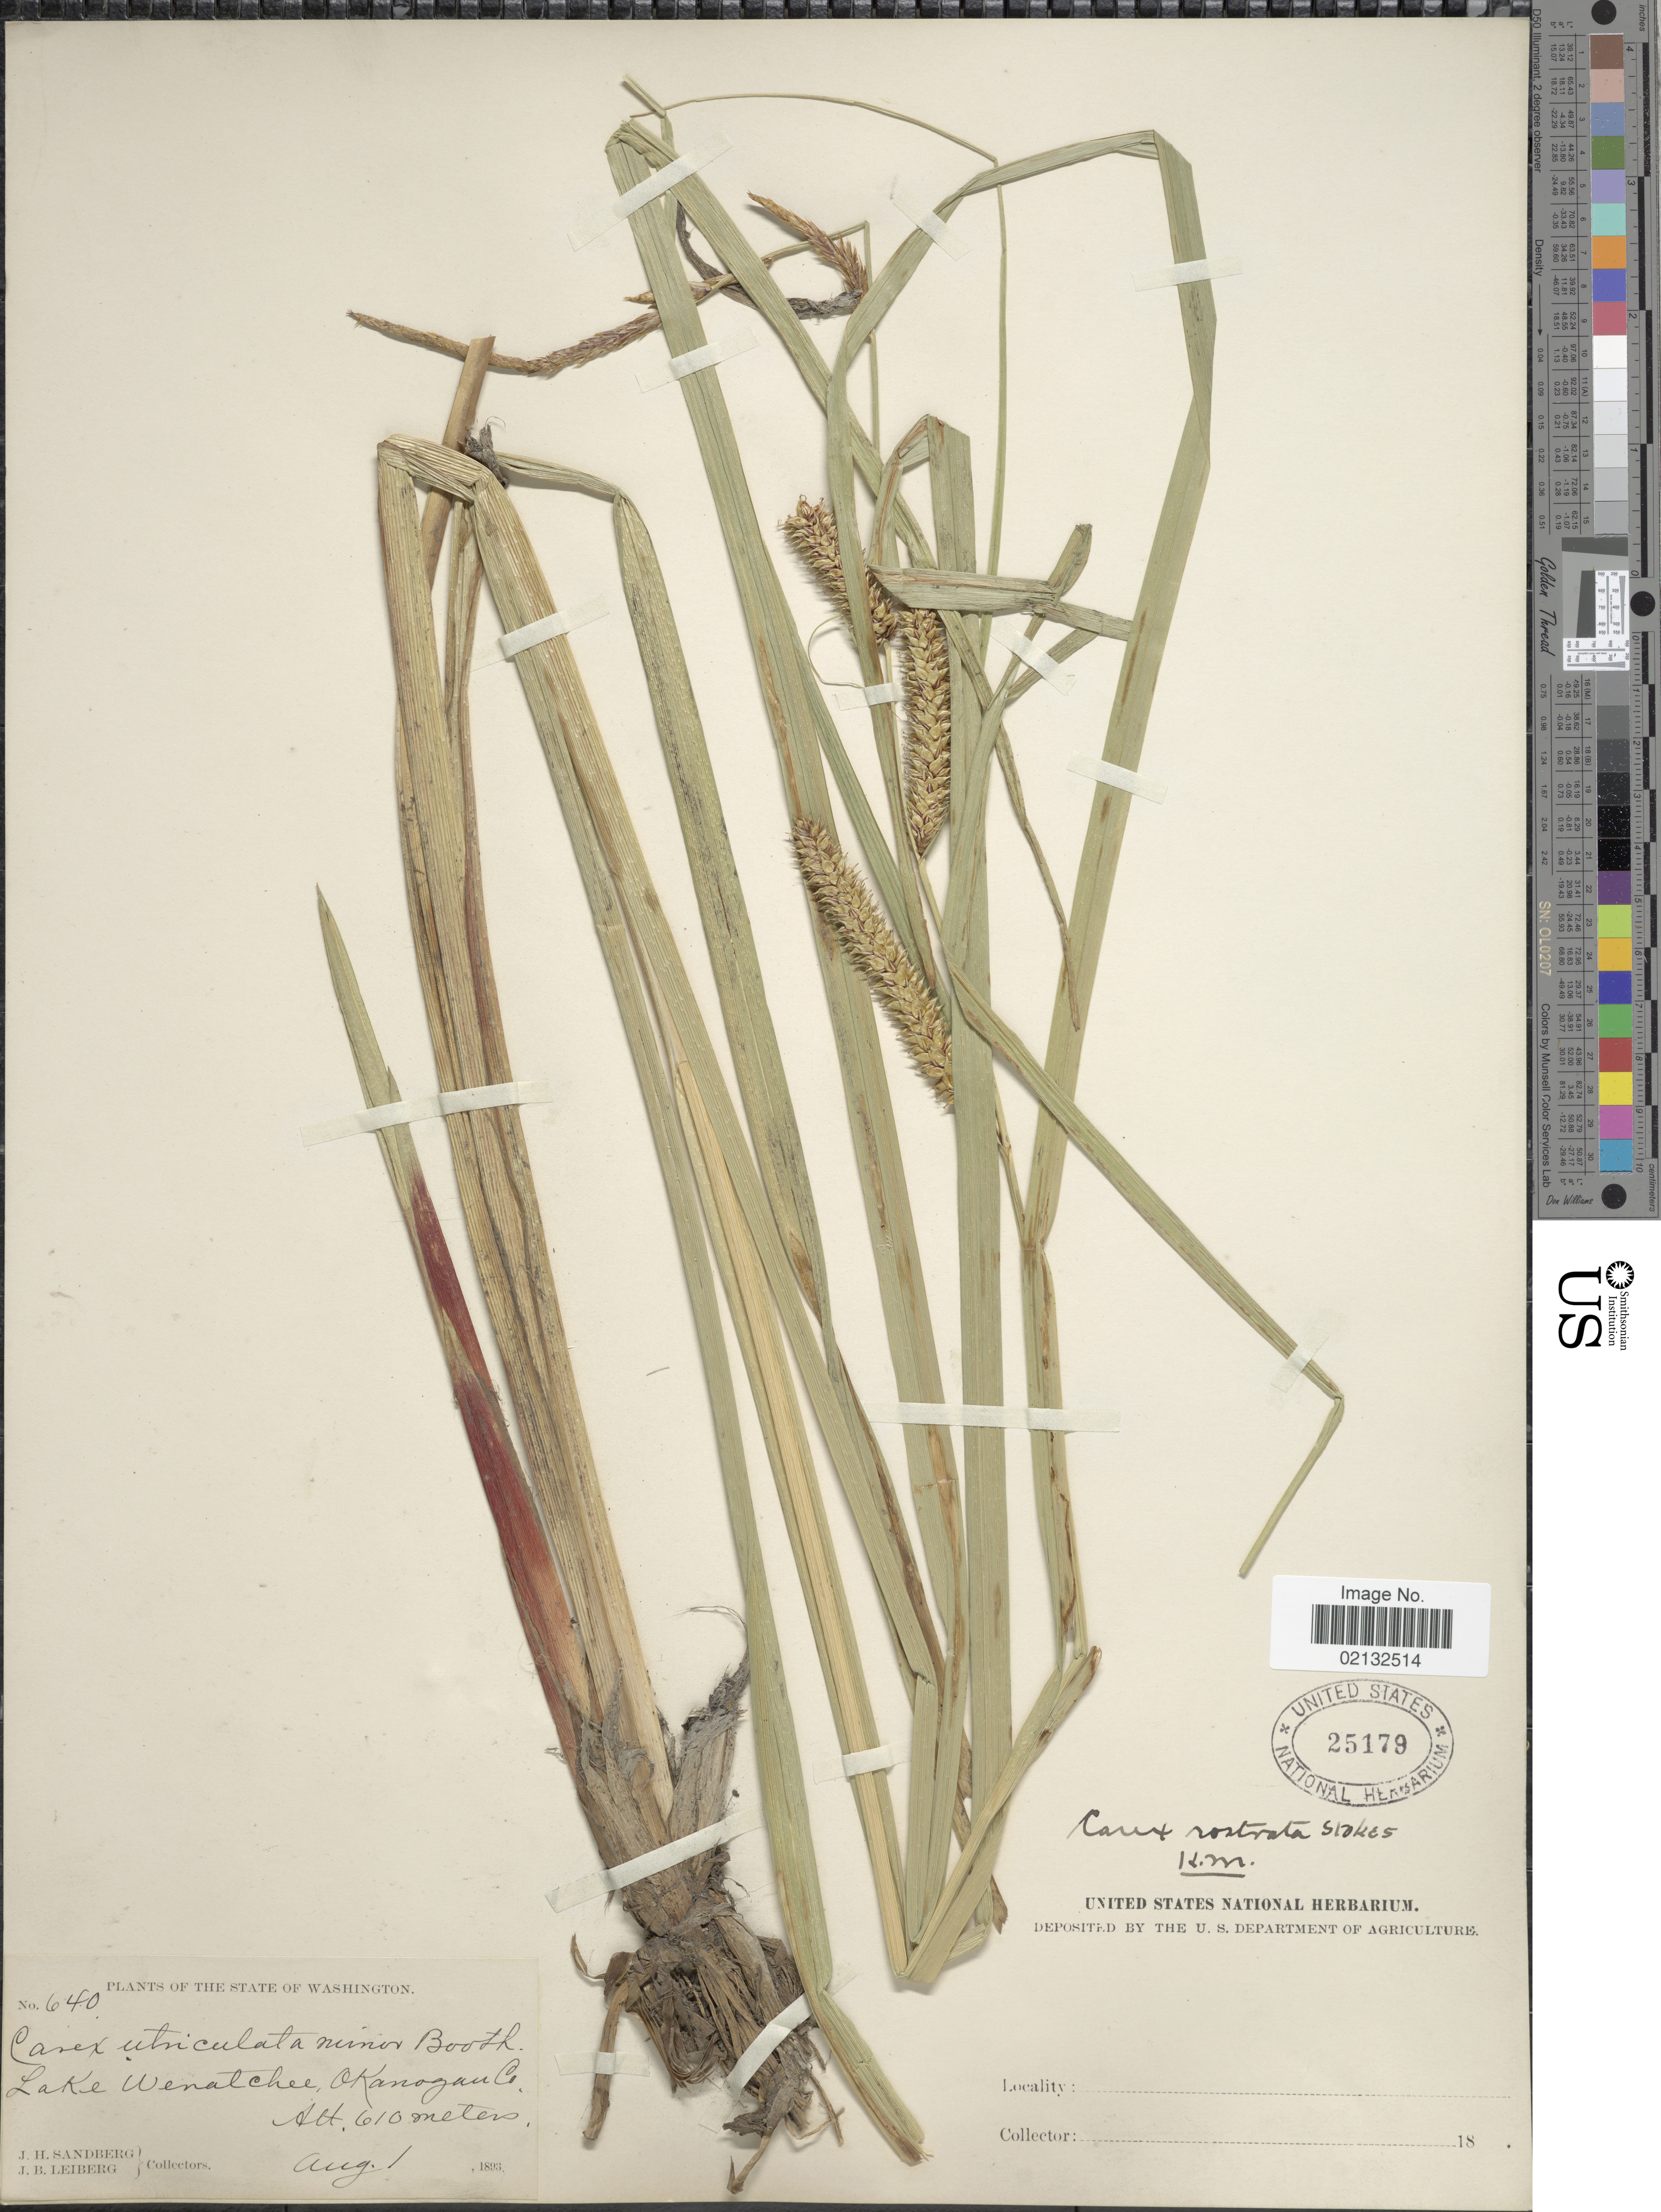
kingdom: Plantae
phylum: Tracheophyta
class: Liliopsida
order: Poales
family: Cyperaceae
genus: Carex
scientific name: Carex rostrata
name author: Stokes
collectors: J. H. Sandberg & J. B. Leiberg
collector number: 640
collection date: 1893-08-01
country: United States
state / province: Washington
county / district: Okanogan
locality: Lake Wenatchee, Okanogan Co.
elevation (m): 610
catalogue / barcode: US 25179